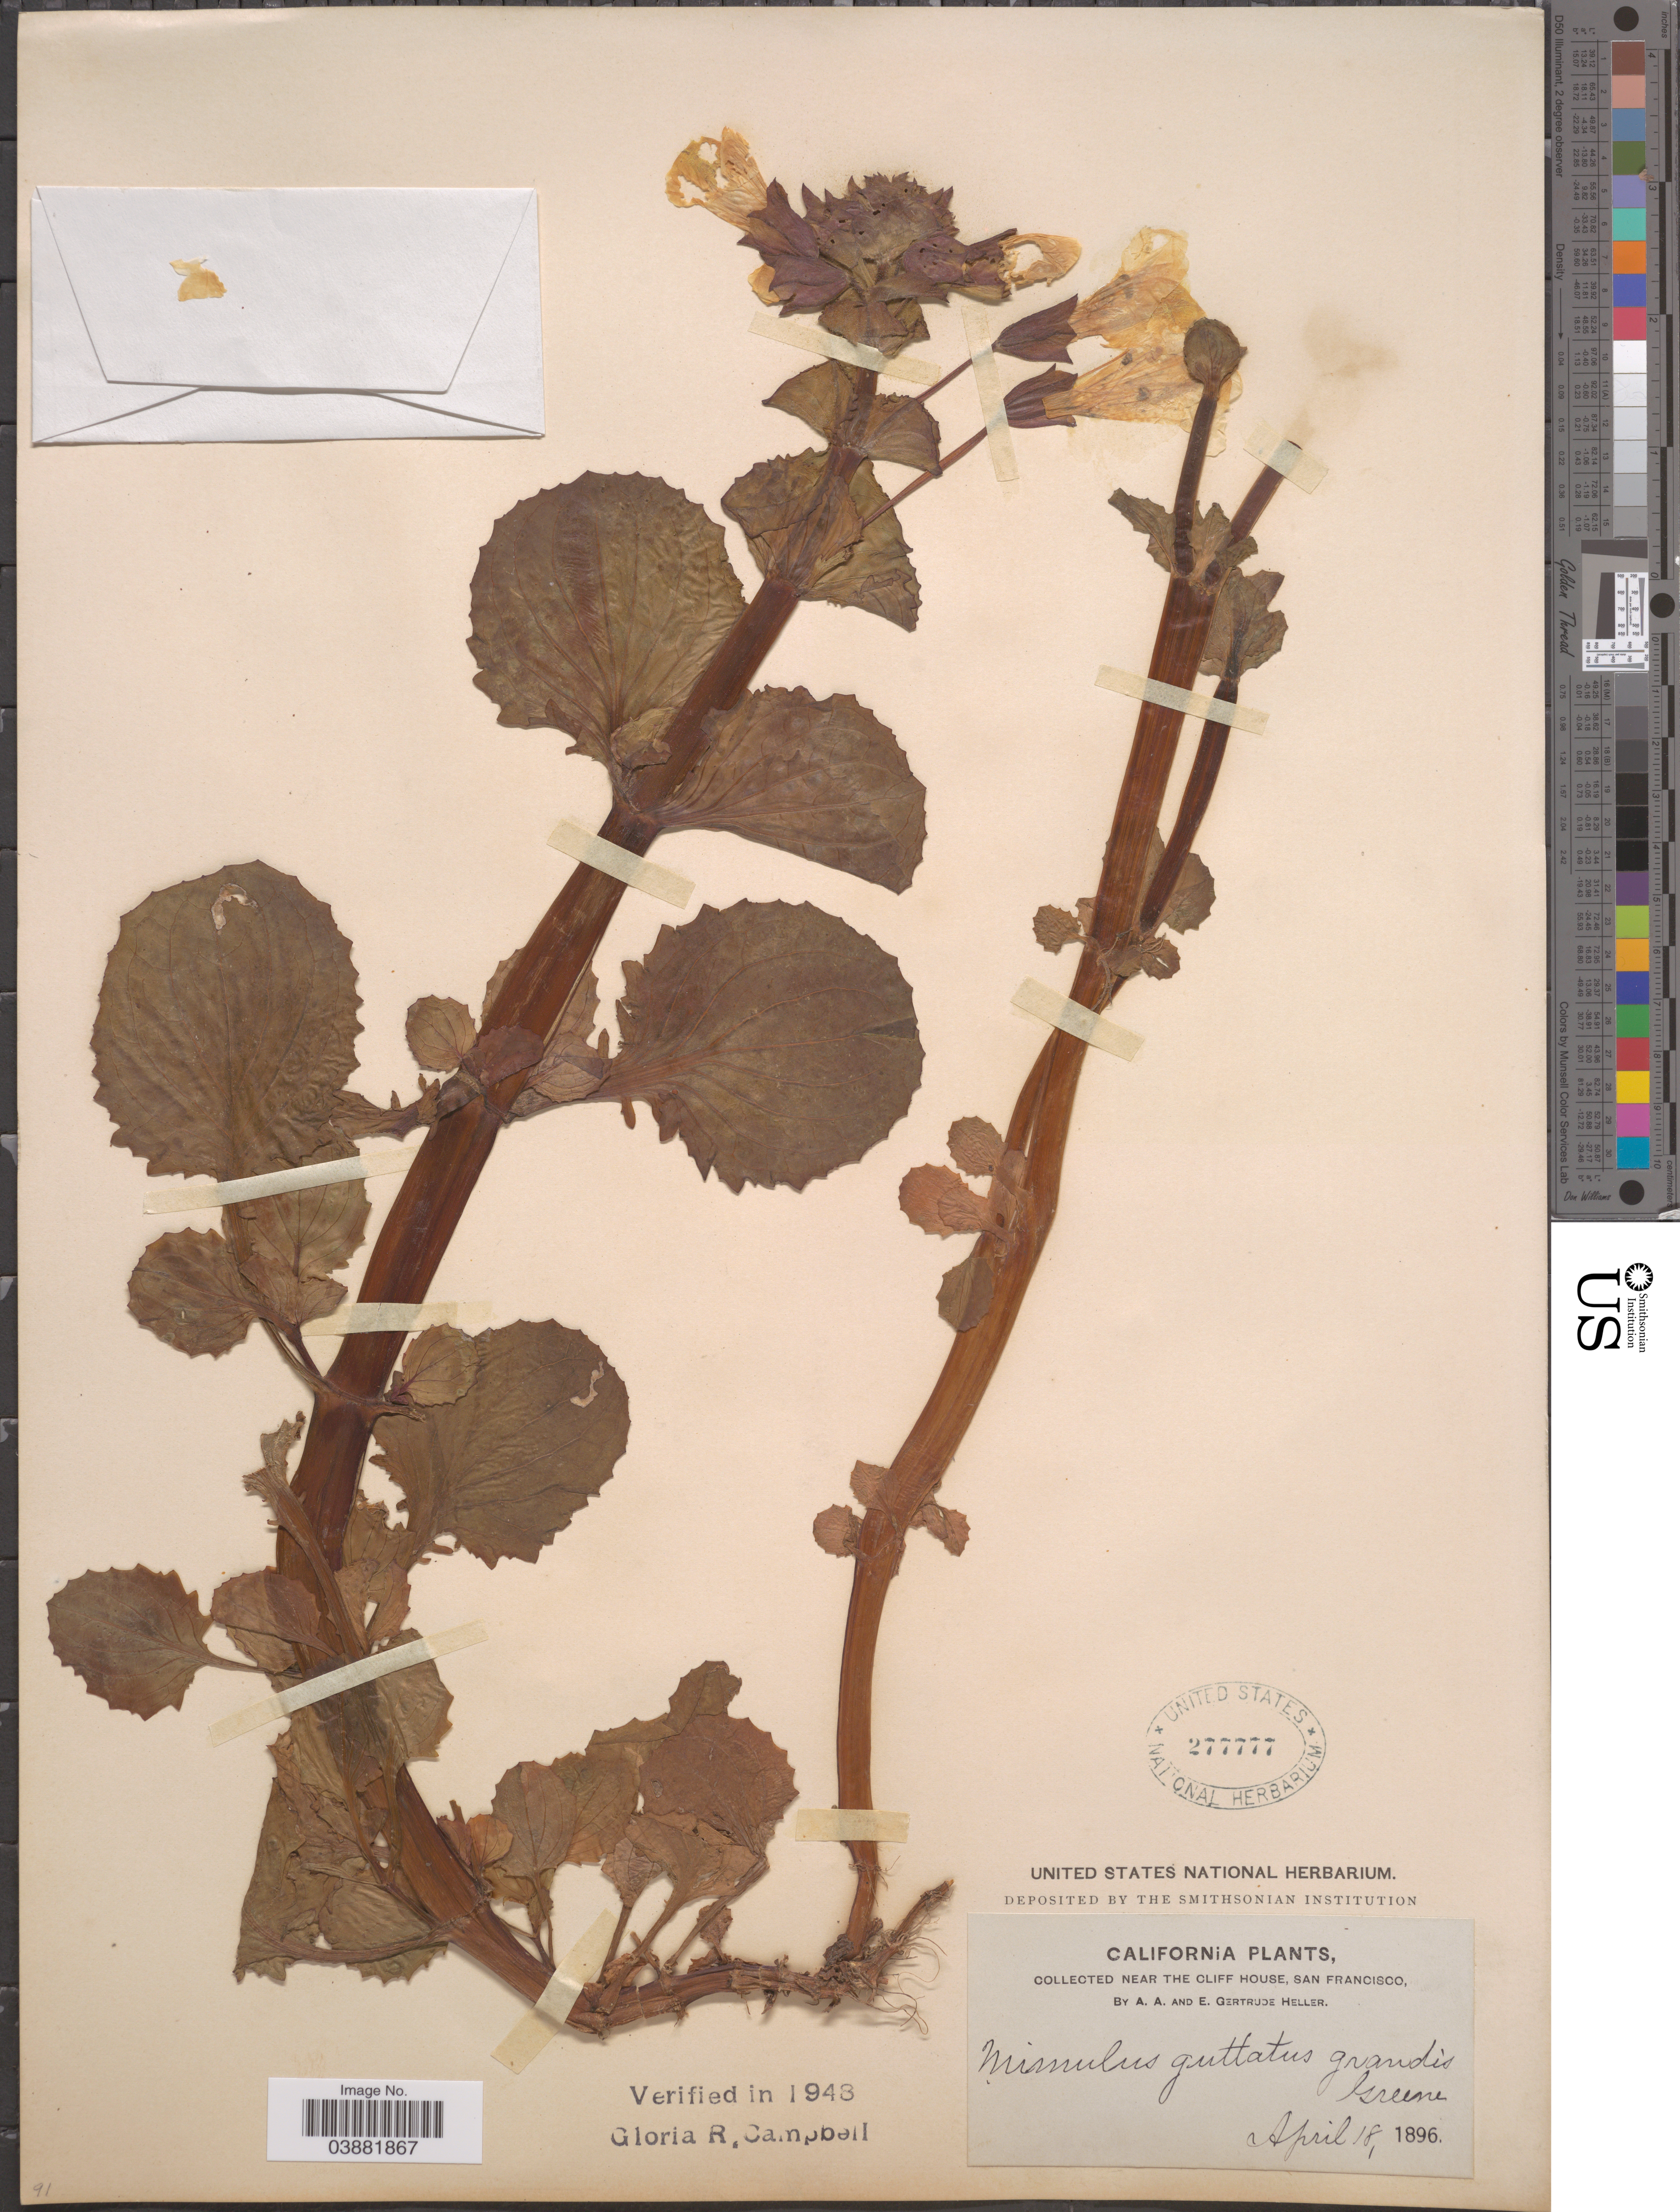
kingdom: Plantae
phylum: Tracheophyta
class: Magnoliopsida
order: Lamiales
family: Phrymaceae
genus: Mimulus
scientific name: Mimulus guttatus var. grandis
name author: Greene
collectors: A. A. Heller & E. G. Heller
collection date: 1896-04-18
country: United States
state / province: California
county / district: San Francisco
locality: Near the Cliff House, San Francisco.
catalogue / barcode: US 277777